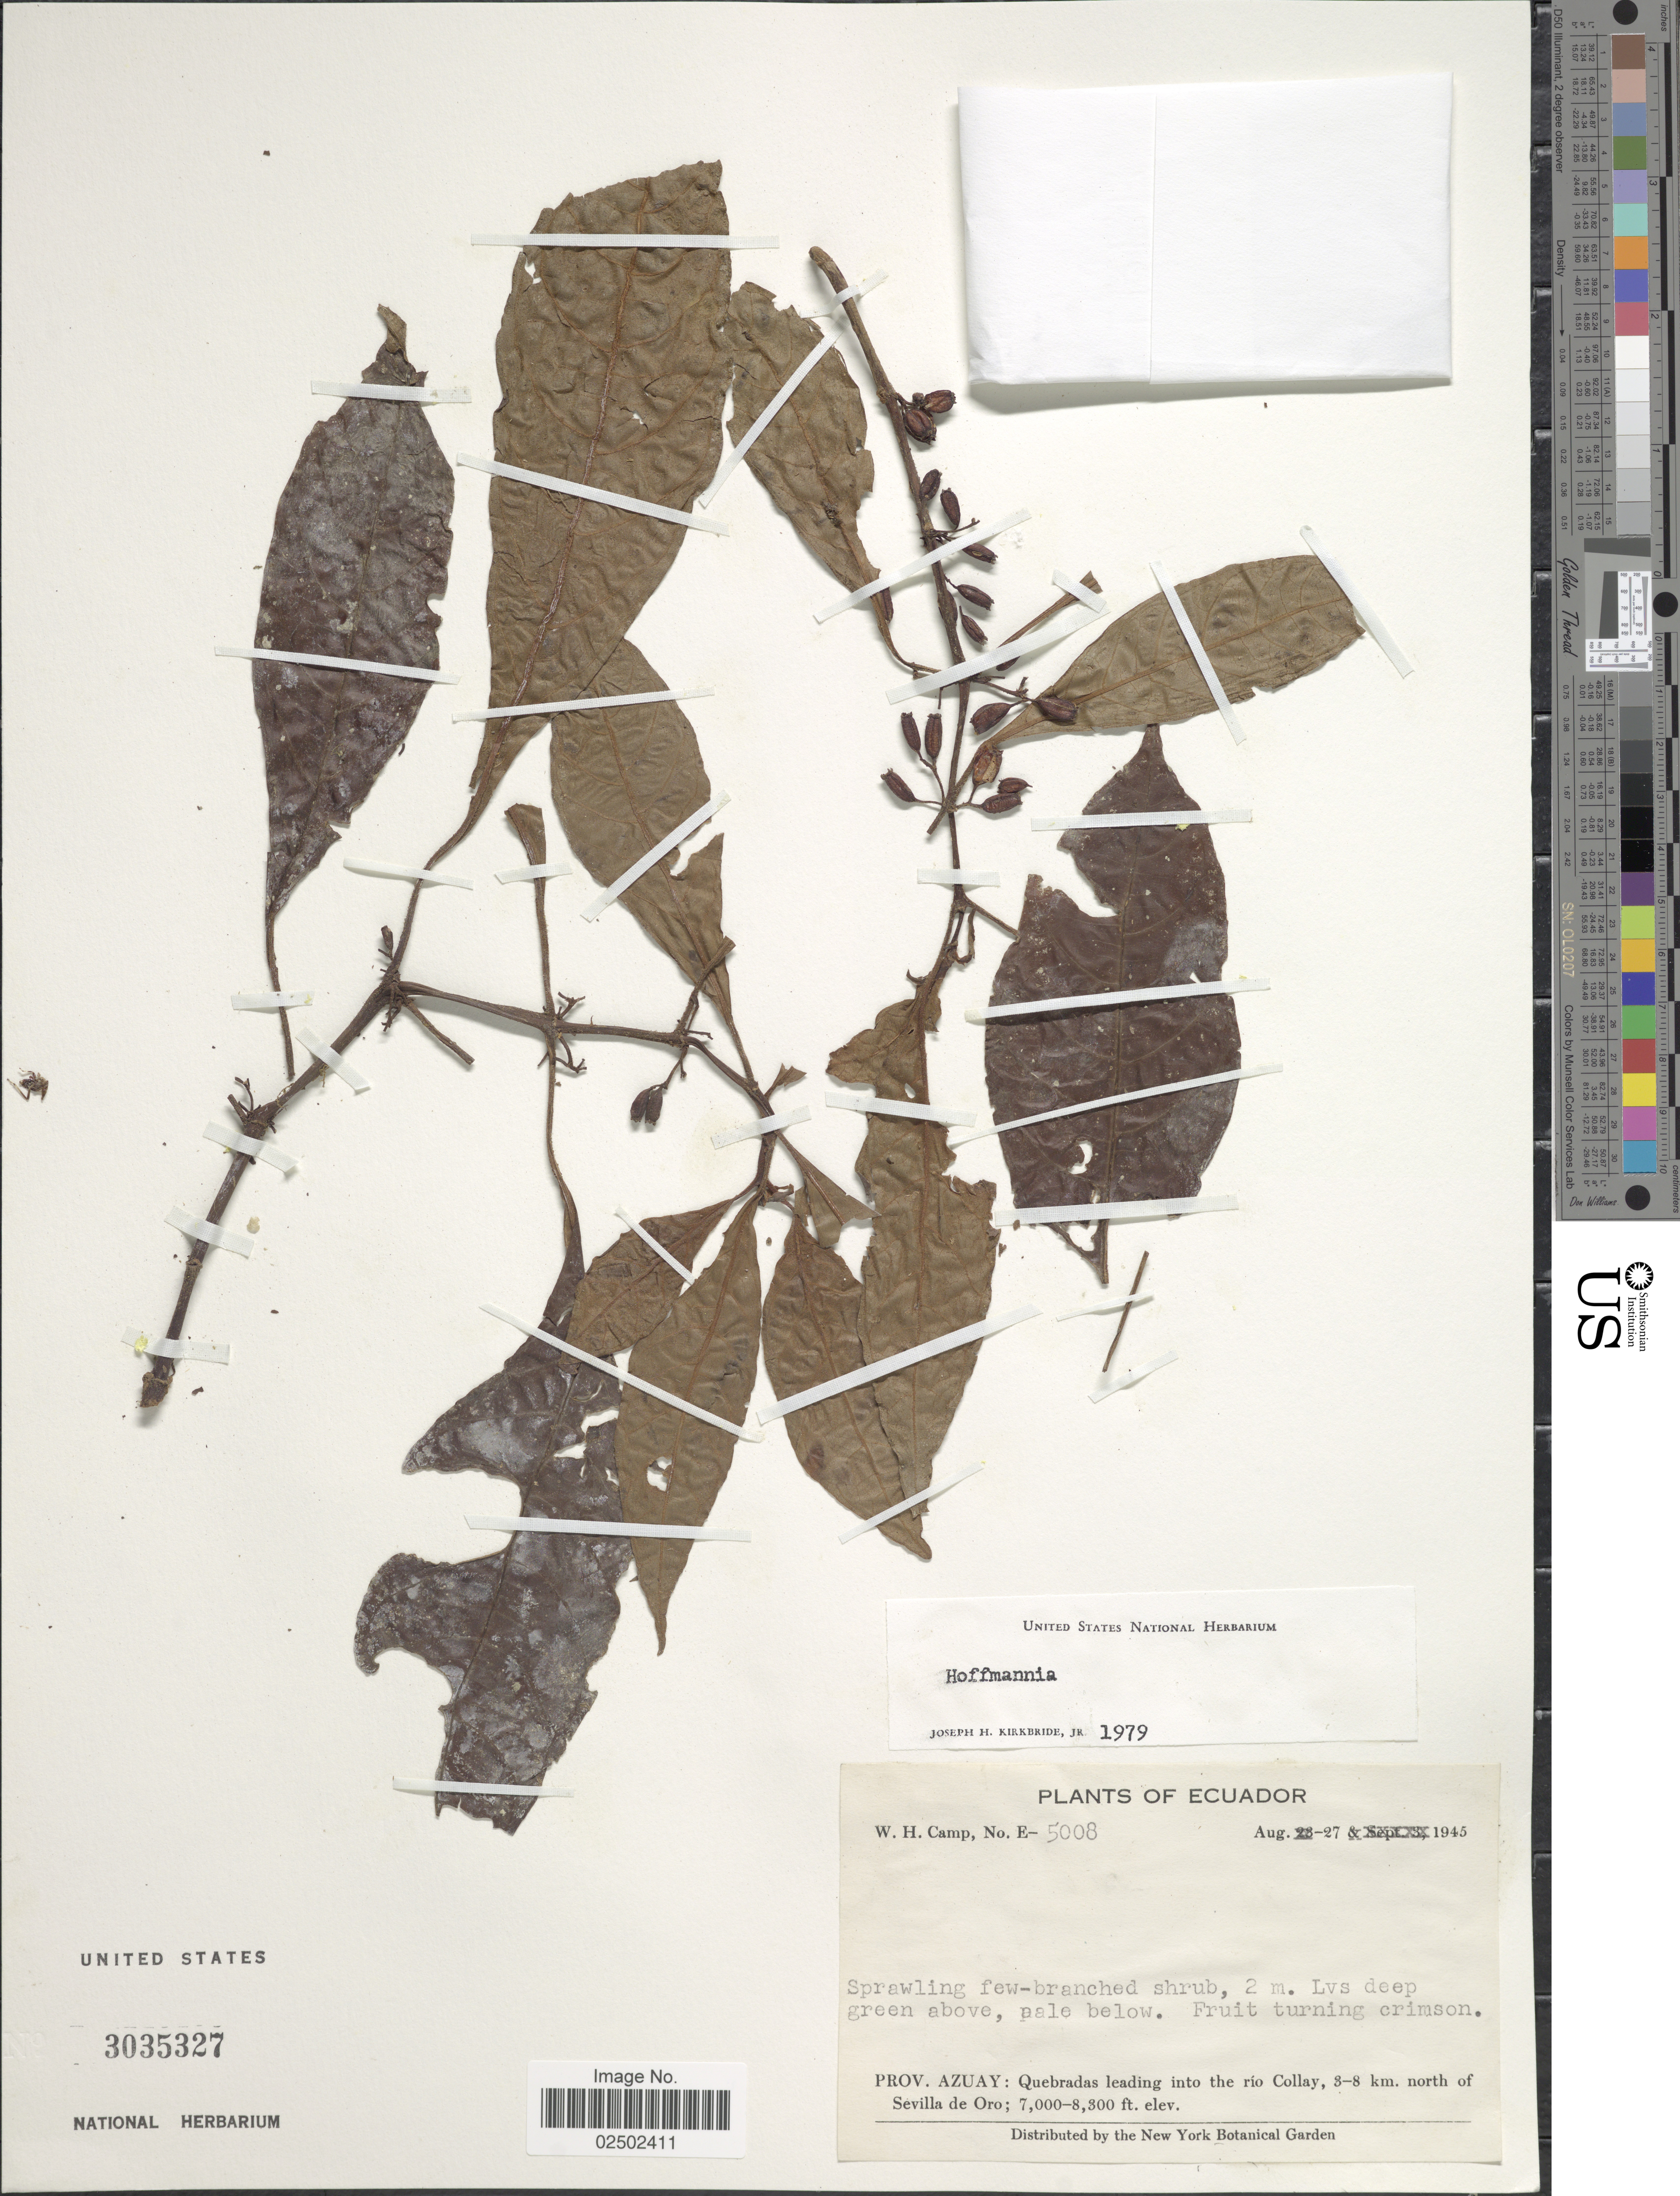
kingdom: Plantae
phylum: Tracheophyta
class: Magnoliopsida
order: Gentianales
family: Rubiaceae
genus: Hoffmannia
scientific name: Hoffmannia sp.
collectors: W. H. Camp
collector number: E-5008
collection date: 1945-08-27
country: Ecuador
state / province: Azuay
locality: Quebradas leading into rio Collay, 3-8 km north of Sevilla de Oro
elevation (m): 2134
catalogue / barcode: US 3035327